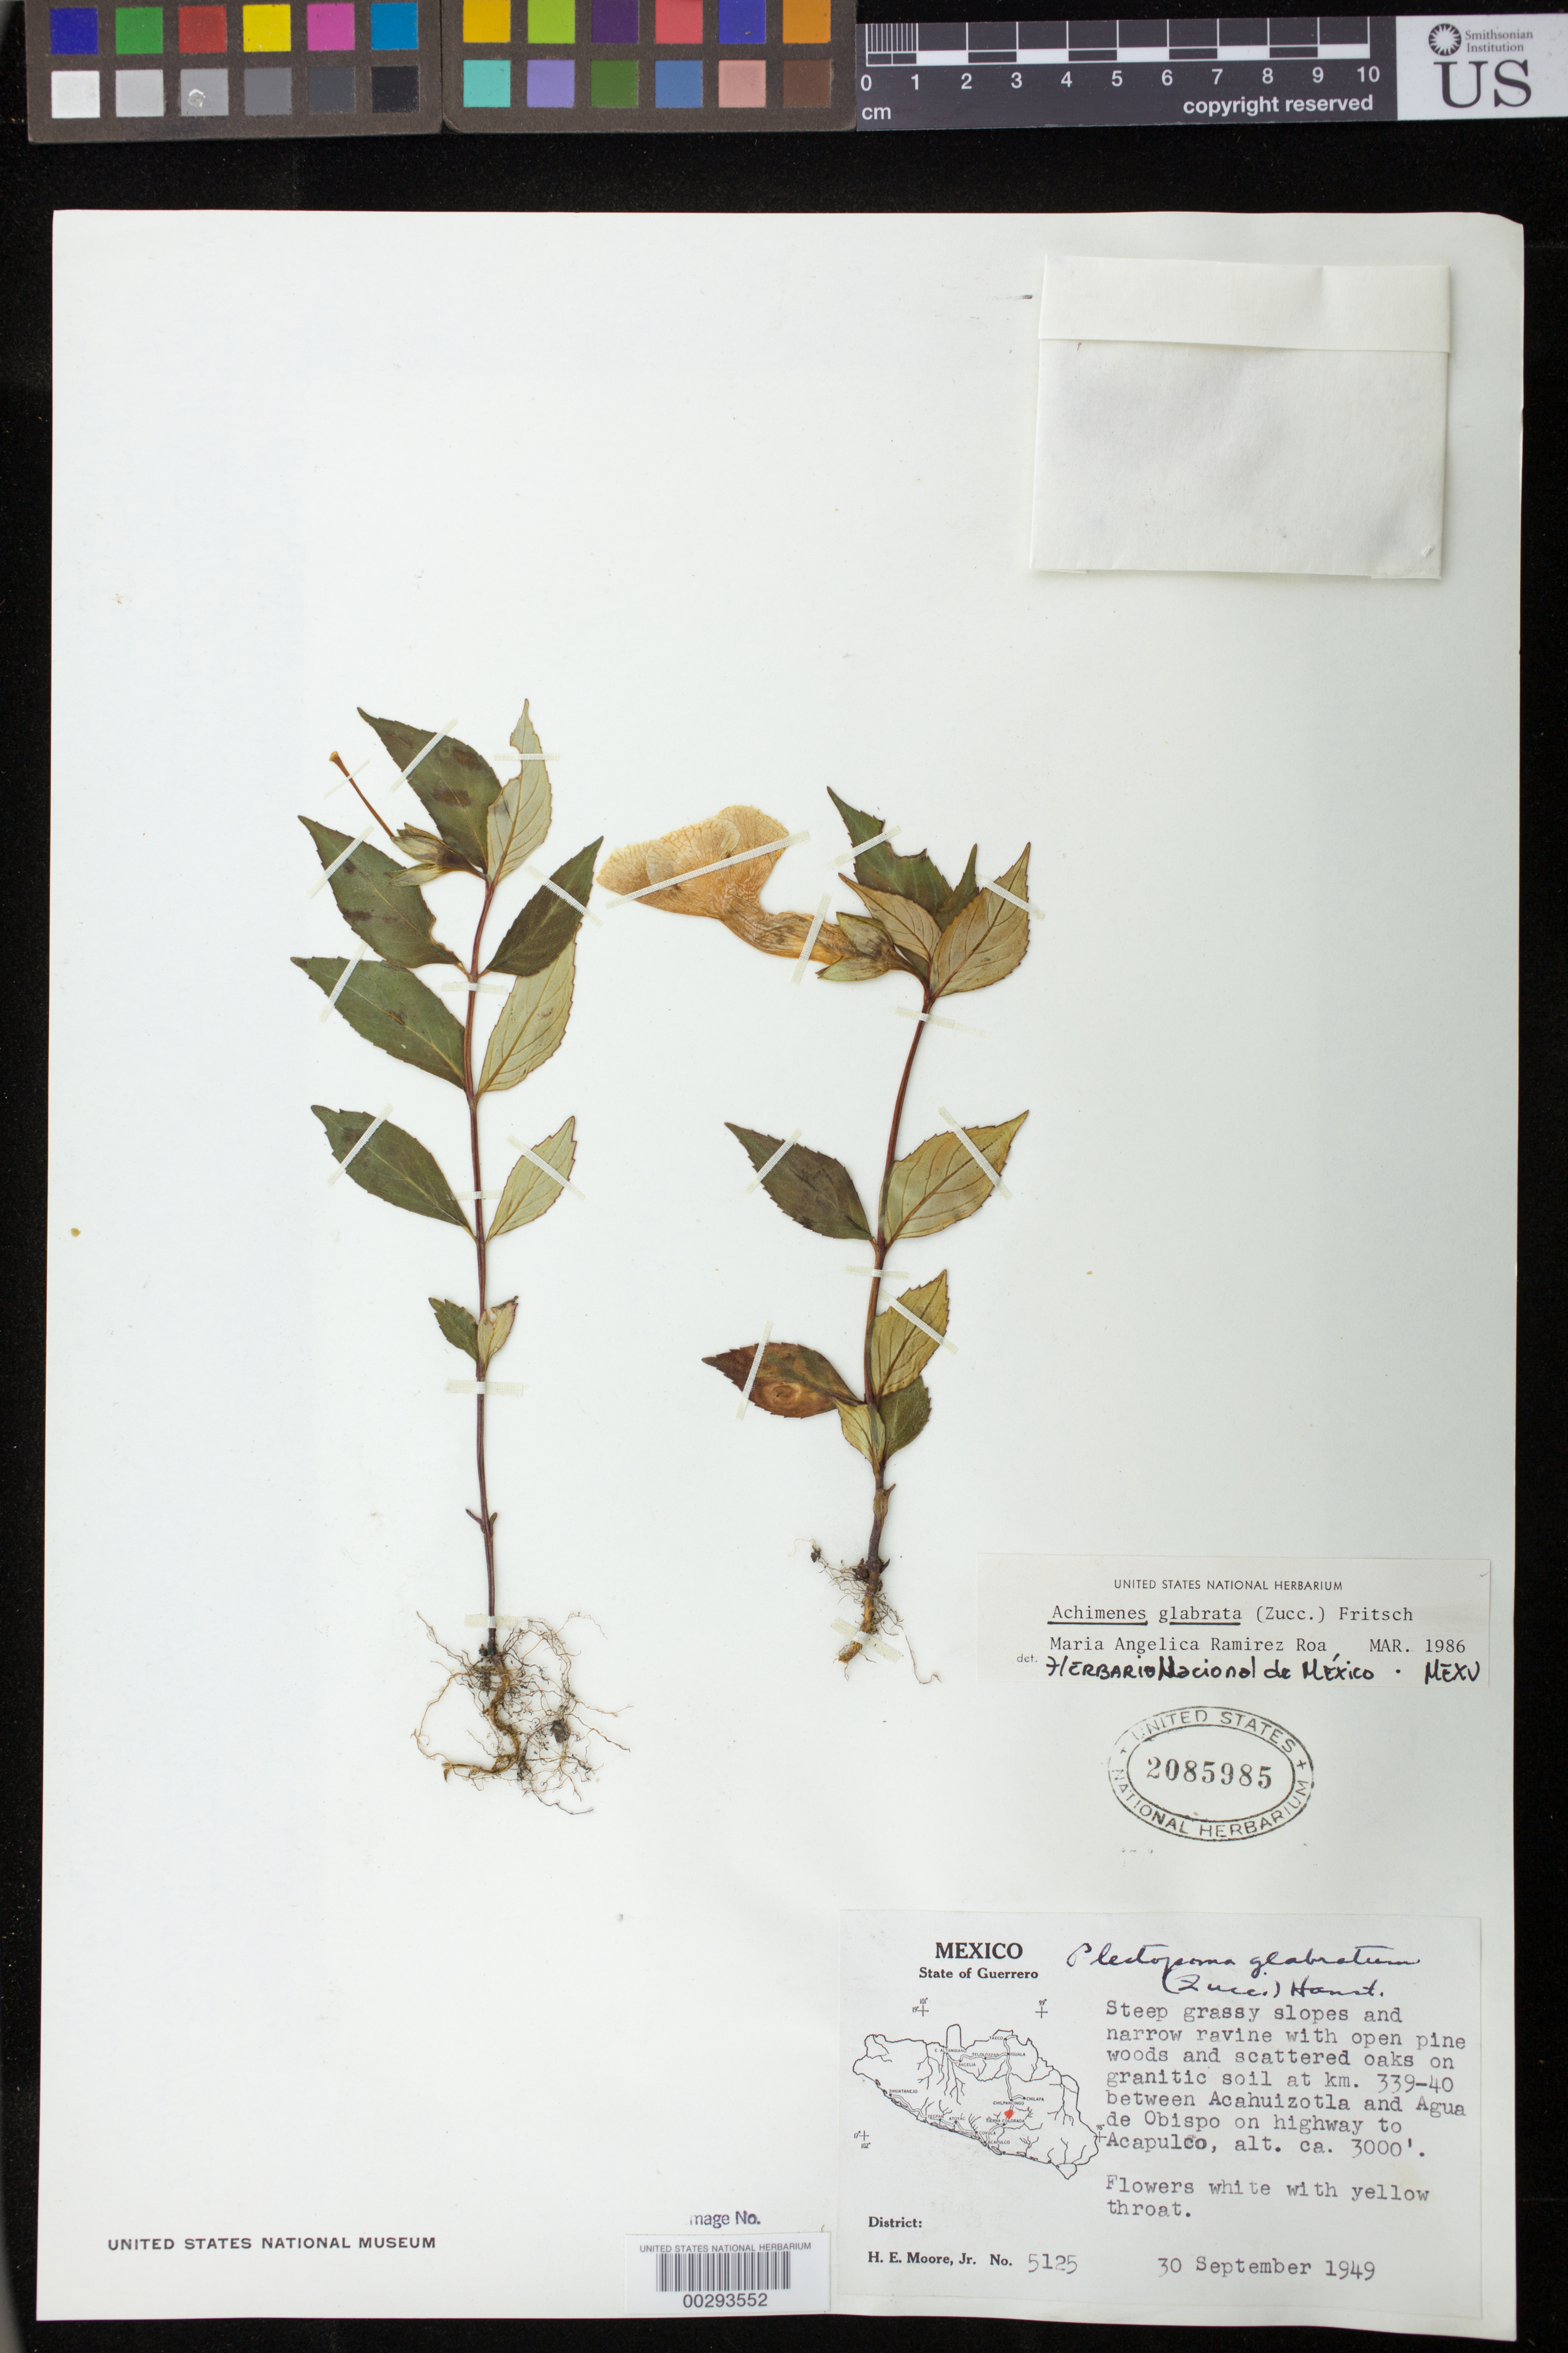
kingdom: Plantae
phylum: Tracheophyta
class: Magnoliopsida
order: Lamiales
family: Gesneriaceae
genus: Achimenes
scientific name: Achimenes glabrata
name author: (Zucc.) Fritsch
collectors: H. E. Moore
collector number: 5125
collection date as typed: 30 Sep 1949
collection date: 1949-09-30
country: Mexico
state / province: Guerrero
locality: At km 339-40 between Acahuizotla and Agua de Obispo on highway to Acapulco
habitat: Steep grassy slopes + narrow ravine w/open pine woods + scattered oaks on ..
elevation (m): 914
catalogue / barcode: US 2085985